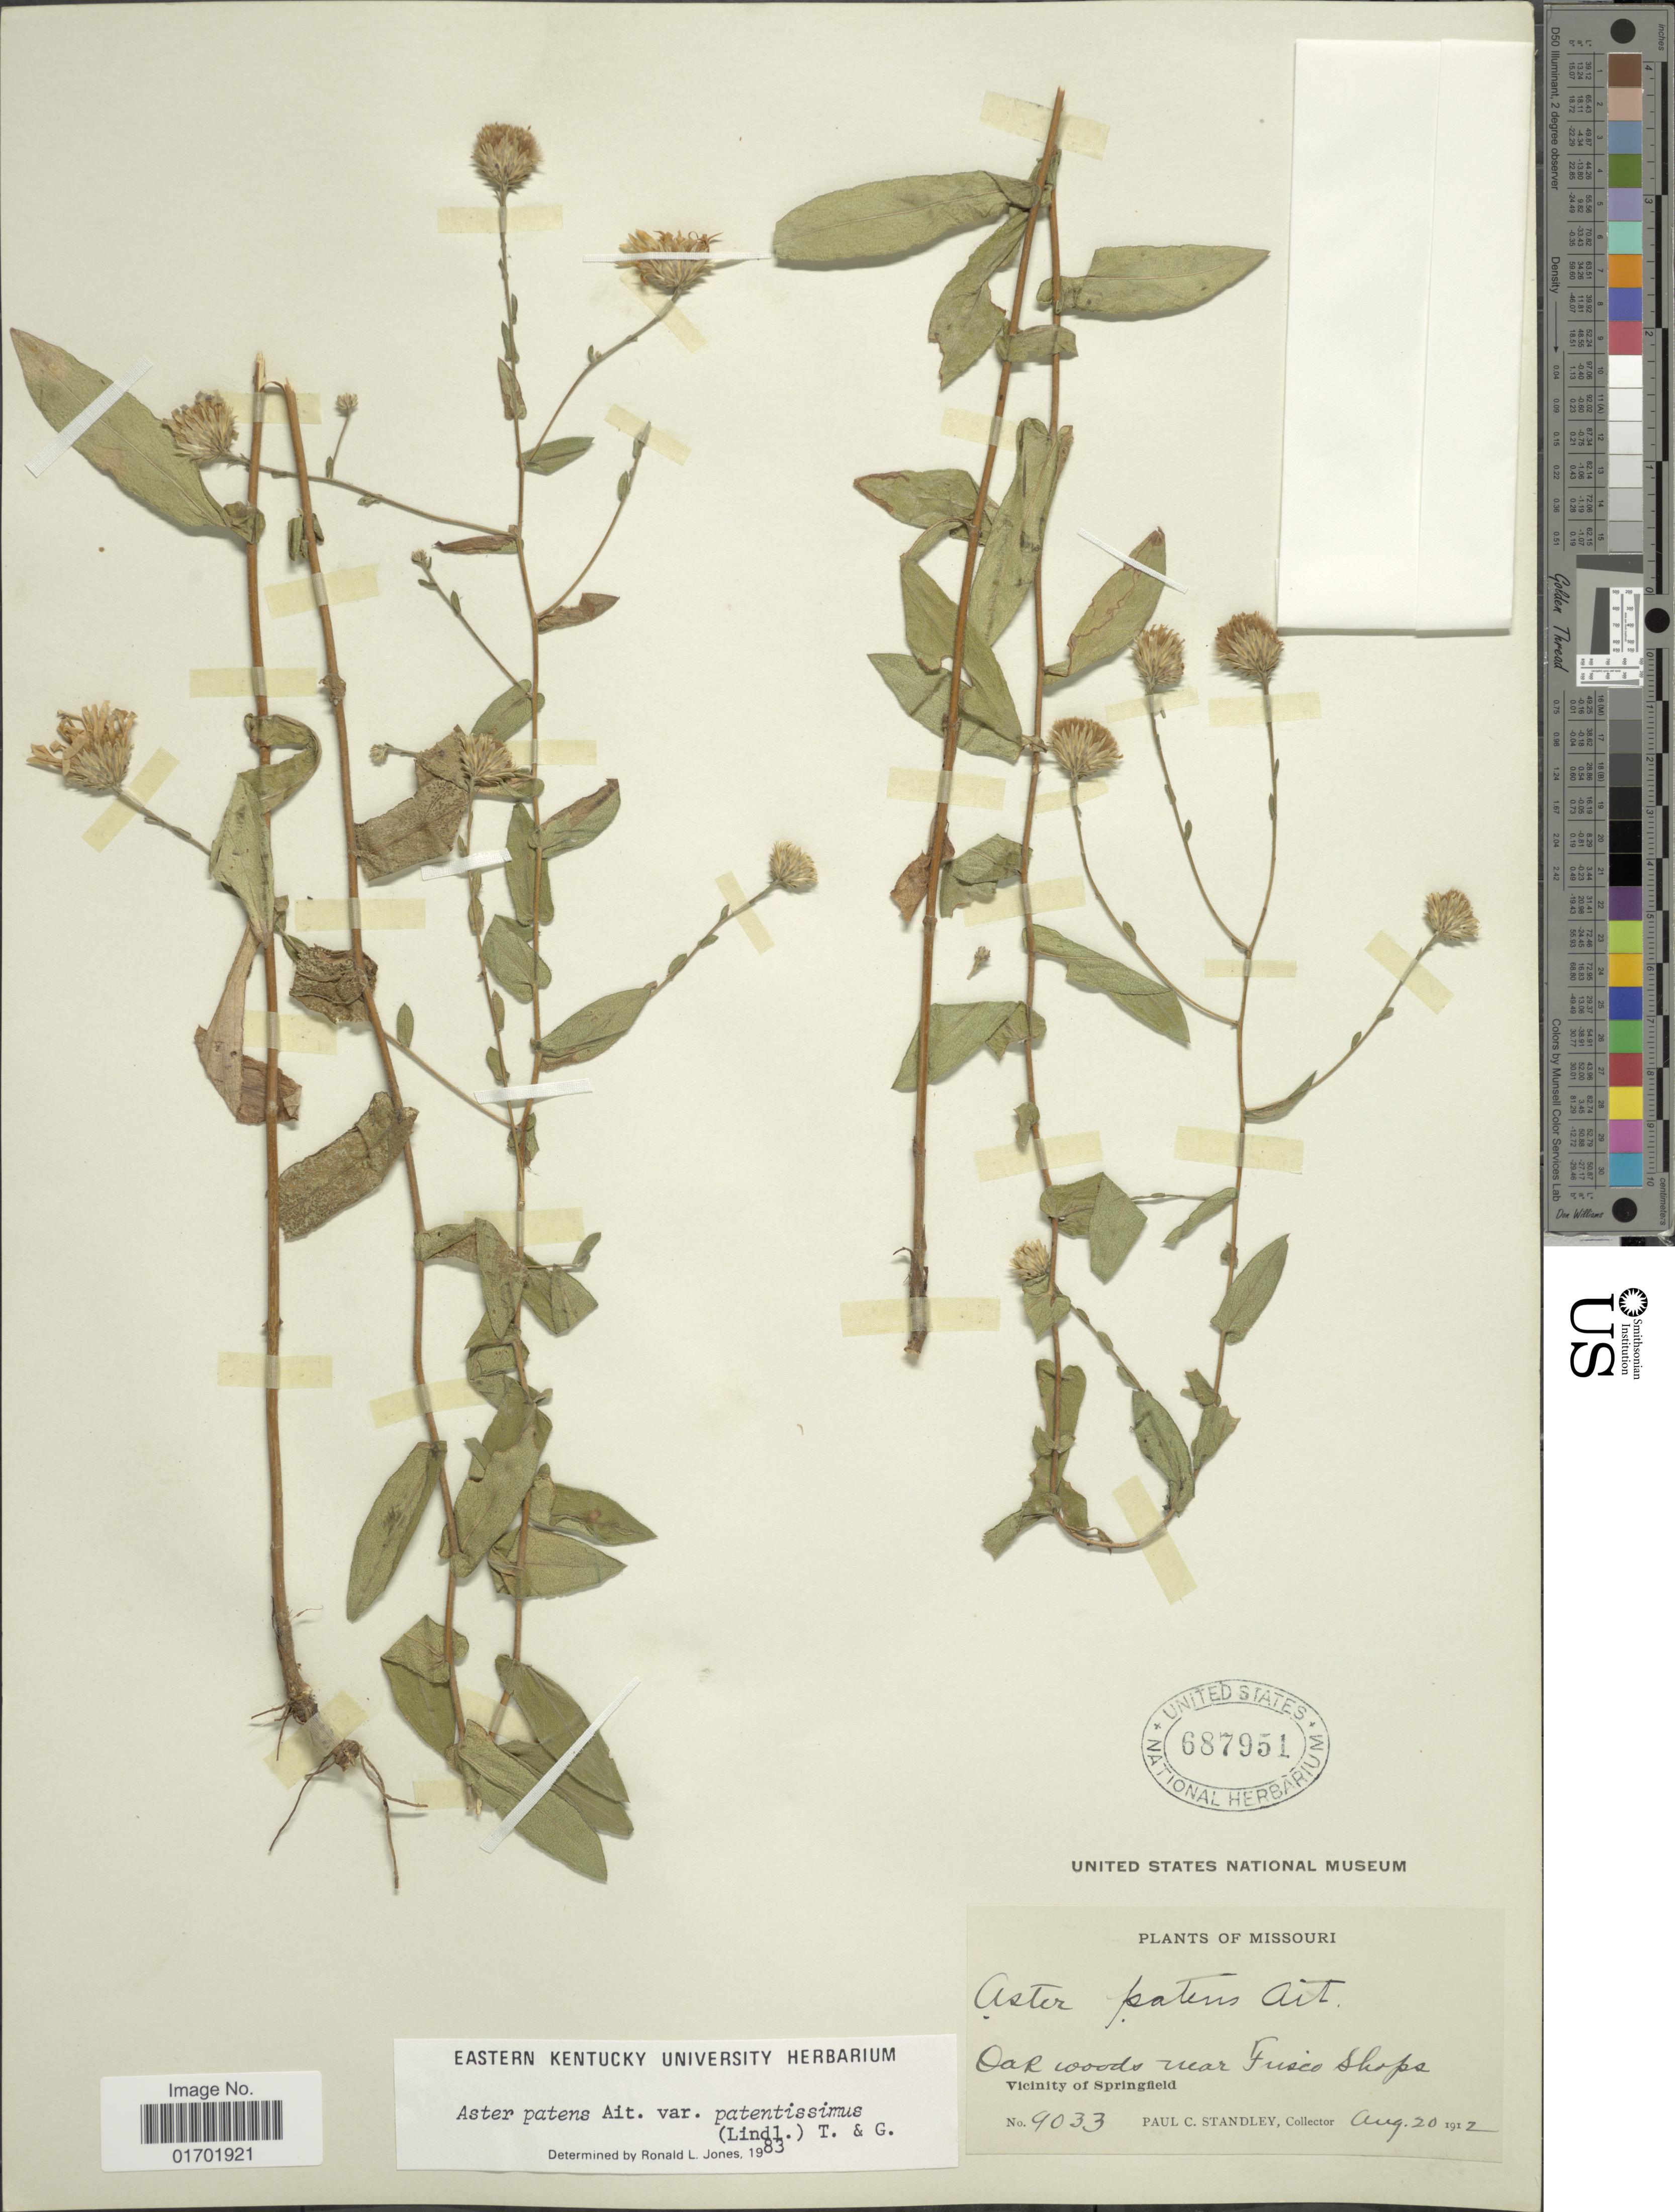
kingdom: Plantae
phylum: Tracheophyta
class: Magnoliopsida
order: Asterales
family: Asteraceae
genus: Symphyotrichum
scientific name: Symphyotrichum patens var. patentissimum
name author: (Lindl.) G.L. Nesom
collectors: P. C. Standley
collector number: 9033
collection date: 1912-08-20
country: United States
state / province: Missouri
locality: Near Fusco Shops, vicinity of Springfield.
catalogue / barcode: US 687951